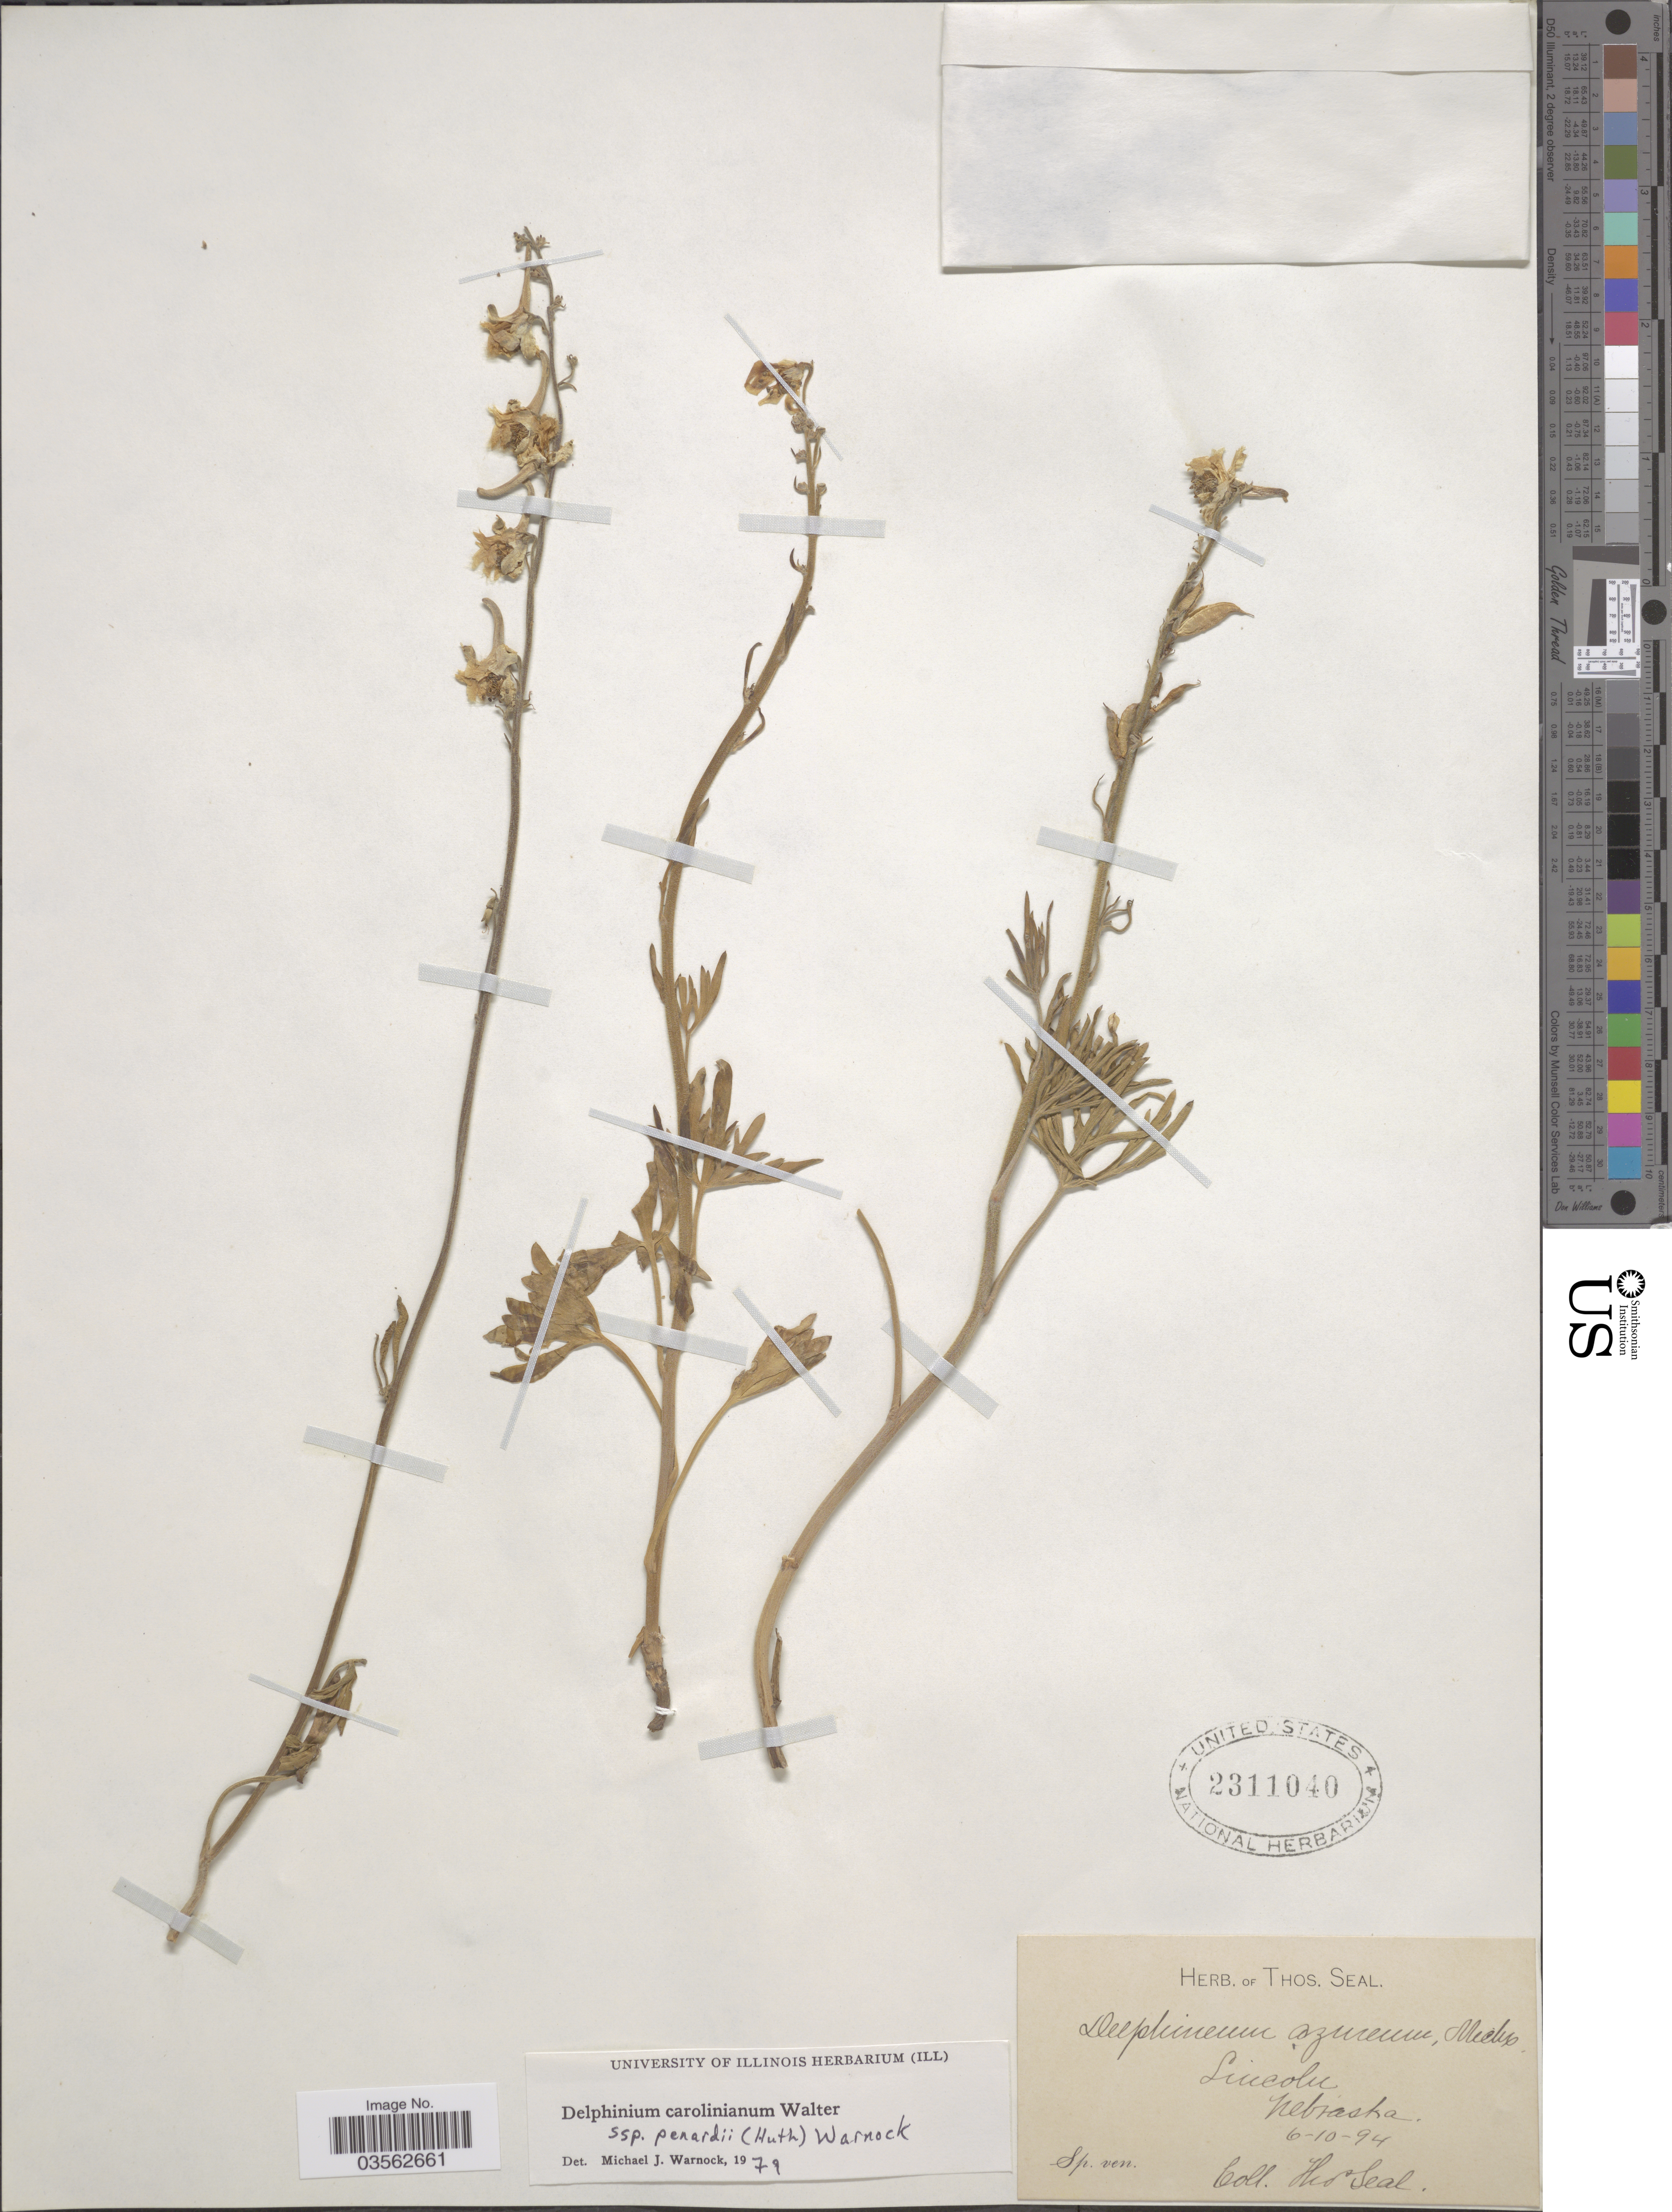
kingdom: Plantae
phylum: Tracheophyta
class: Magnoliopsida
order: Ranunculales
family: Ranunculaceae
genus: Delphinium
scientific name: Delphinium carolinianum subsp. penardii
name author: (Huth) M.J. Warnock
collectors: T. Seal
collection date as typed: Transcribed d/m/y: 10/6/94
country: United States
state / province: Nebraska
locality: Lincoln.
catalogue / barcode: US 2311040